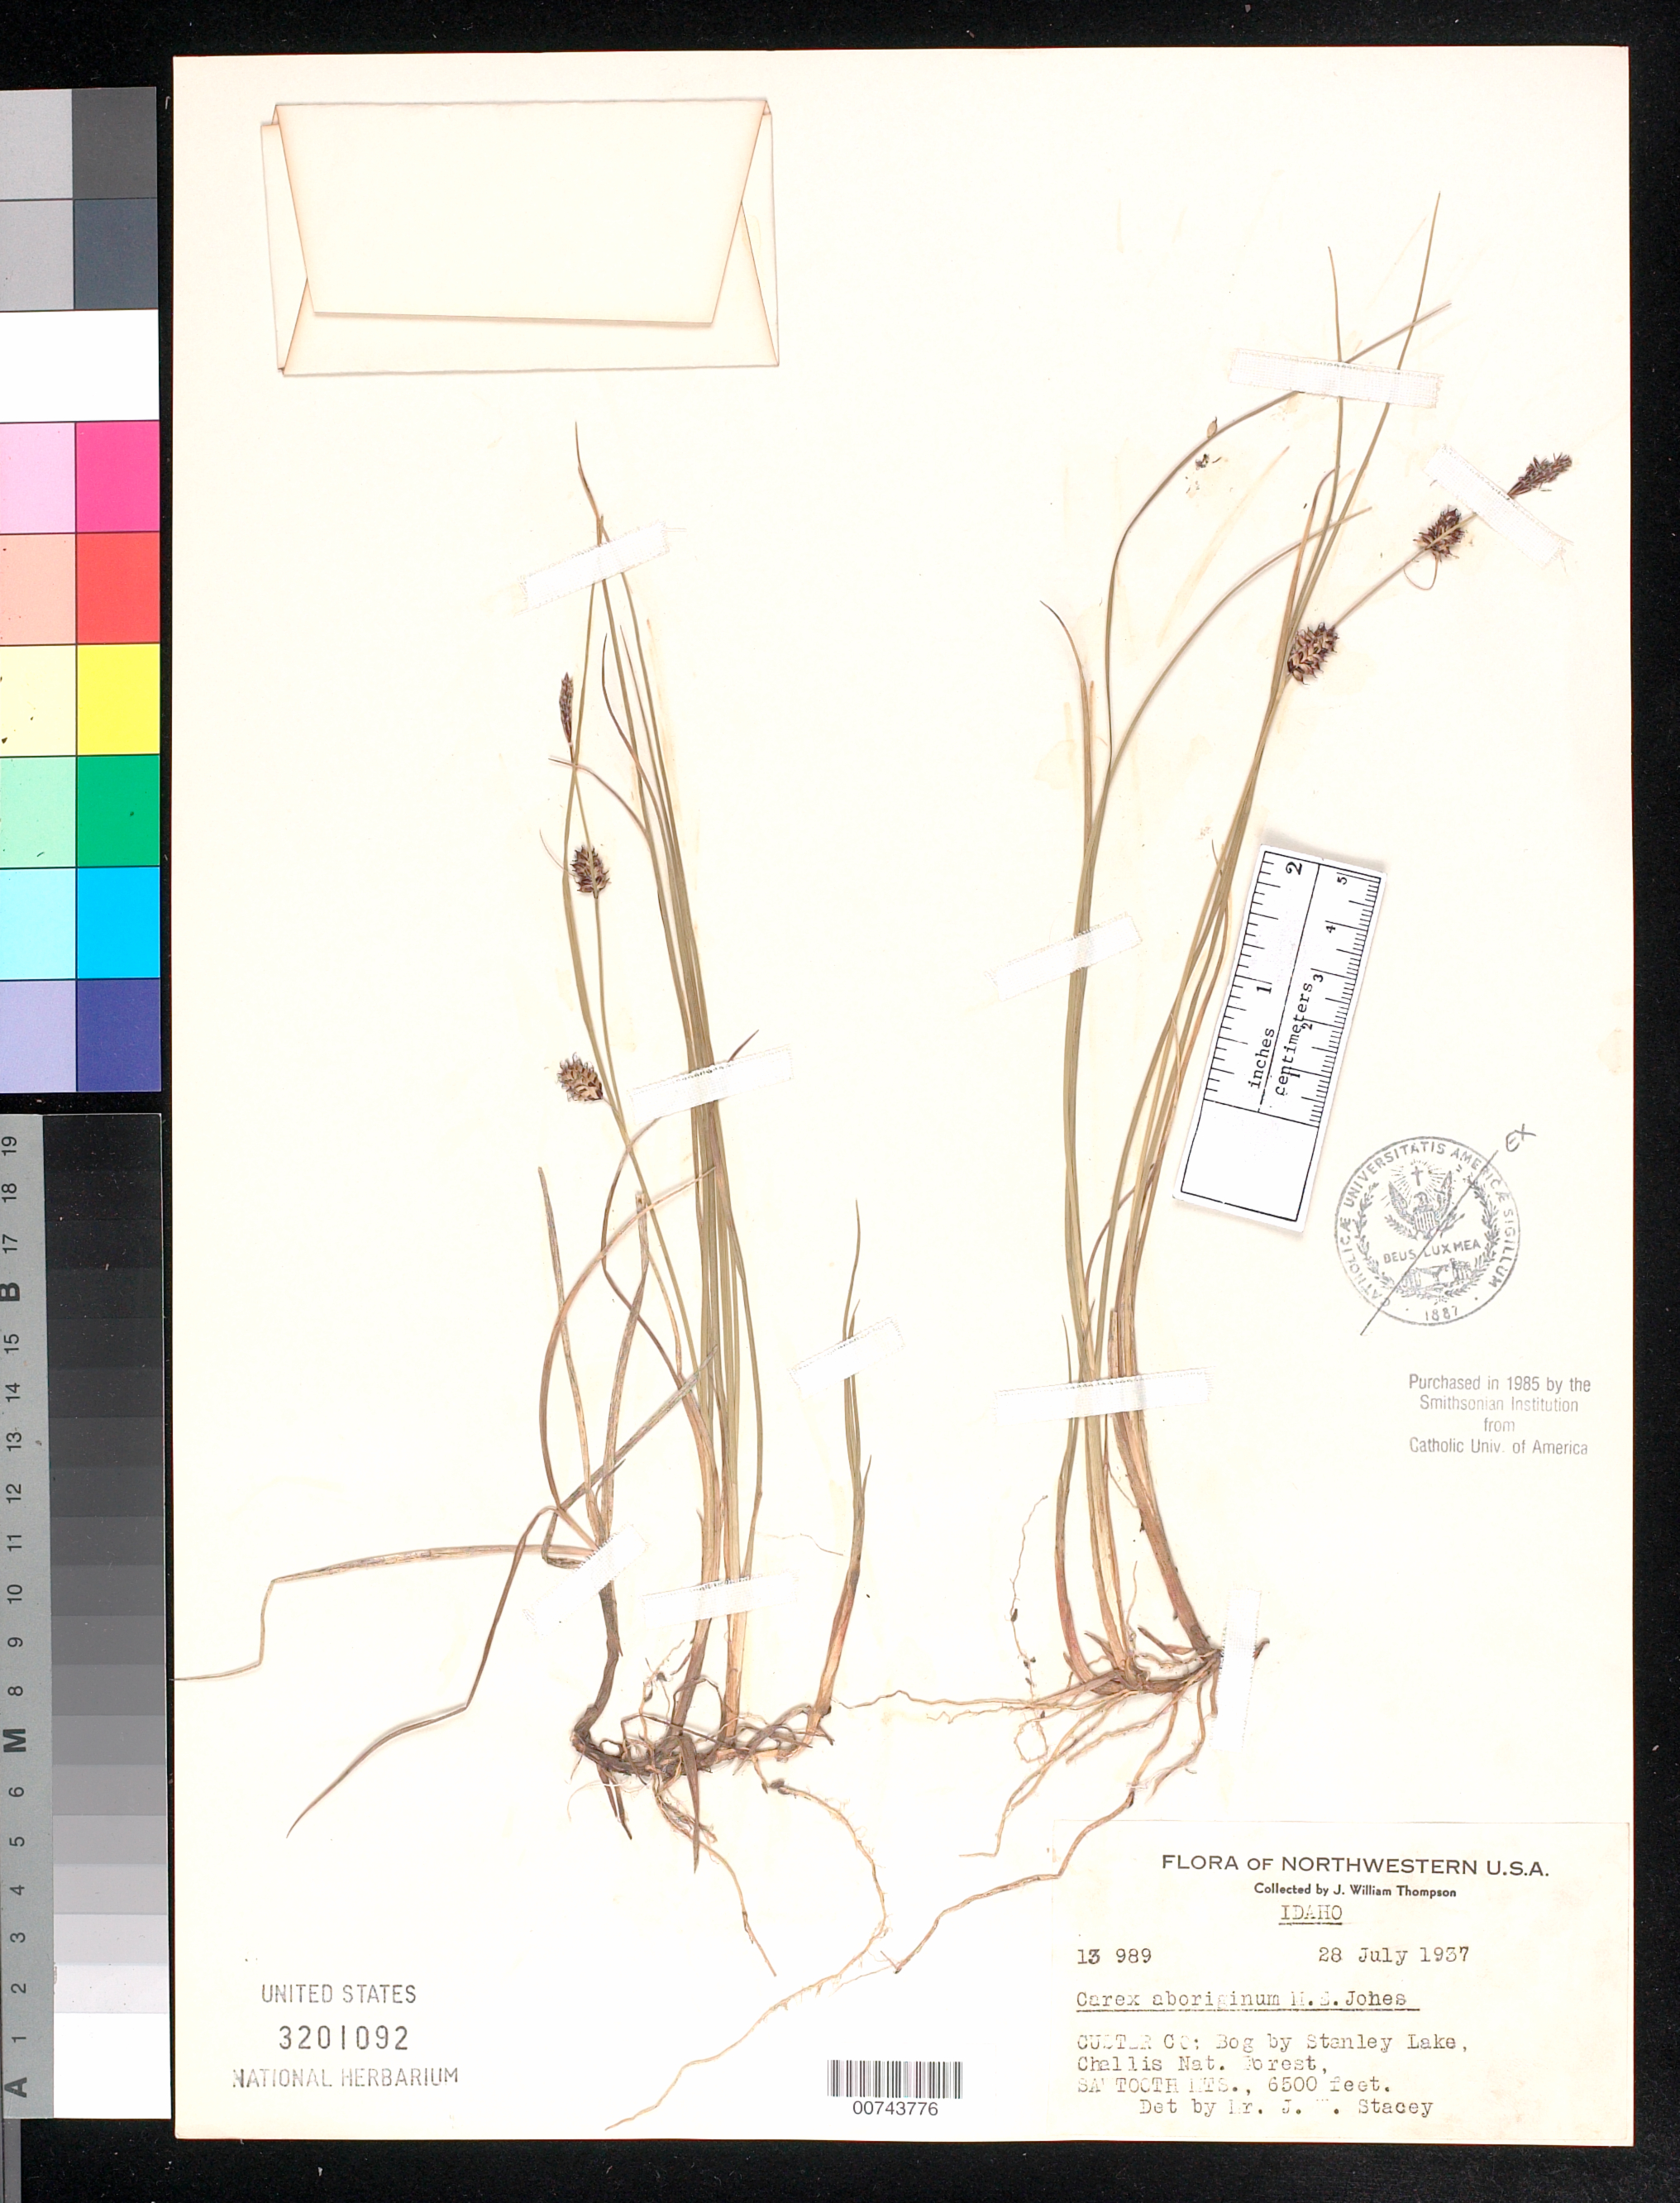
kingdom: Plantae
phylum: Tracheophyta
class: Liliopsida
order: Poales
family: Cyperaceae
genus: Carex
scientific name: Carex aboriginum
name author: M.E. Jones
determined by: Stacey, J. W.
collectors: J. W. Thompson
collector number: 13989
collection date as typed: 28 Jul 1937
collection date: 1937-07-28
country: United States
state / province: Idaho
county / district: Custer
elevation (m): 1981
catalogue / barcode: US 3201092